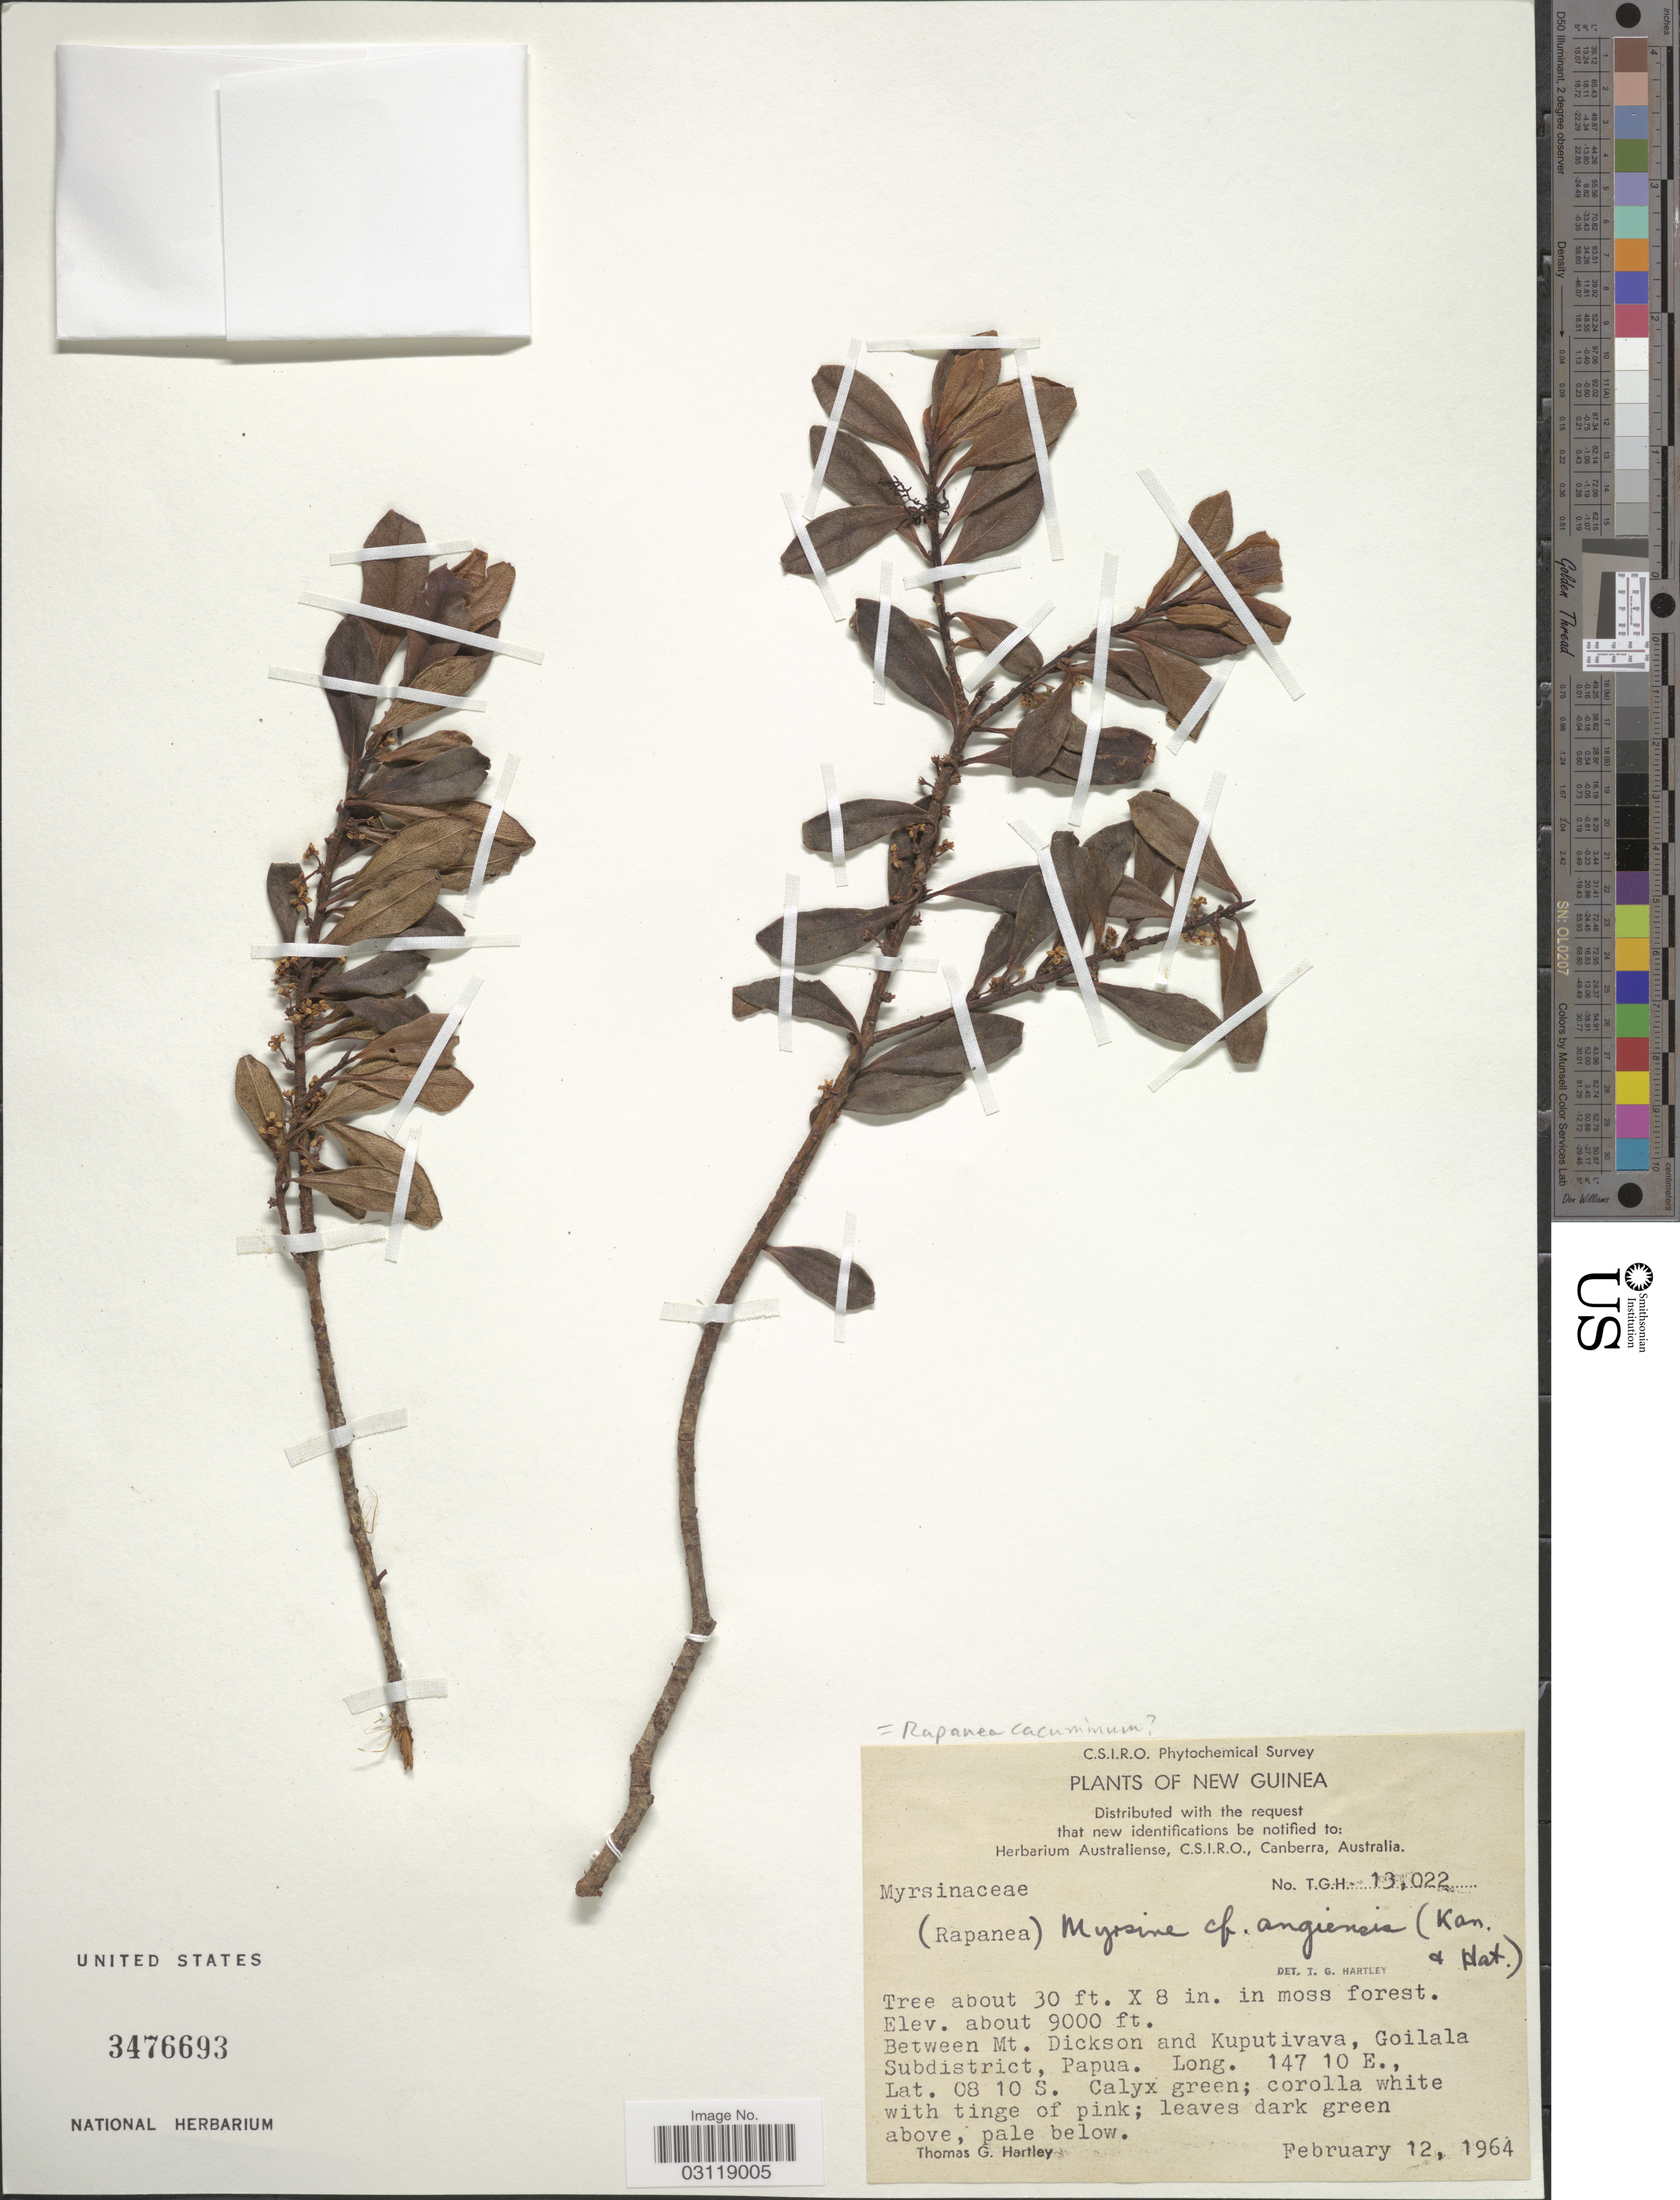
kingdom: Plantae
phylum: Tracheophyta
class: Magnoliopsida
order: Ericales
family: Primulaceae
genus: Rapanea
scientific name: Rapanea cacuminum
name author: Mez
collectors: T. Hartley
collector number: TGH13022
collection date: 1964-02-12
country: Papua New Guinea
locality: New Guinea. Between Mt. Dickson and Kuputivava, Goilala Subdistrict, Papua.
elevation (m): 2743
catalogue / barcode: US 3476693